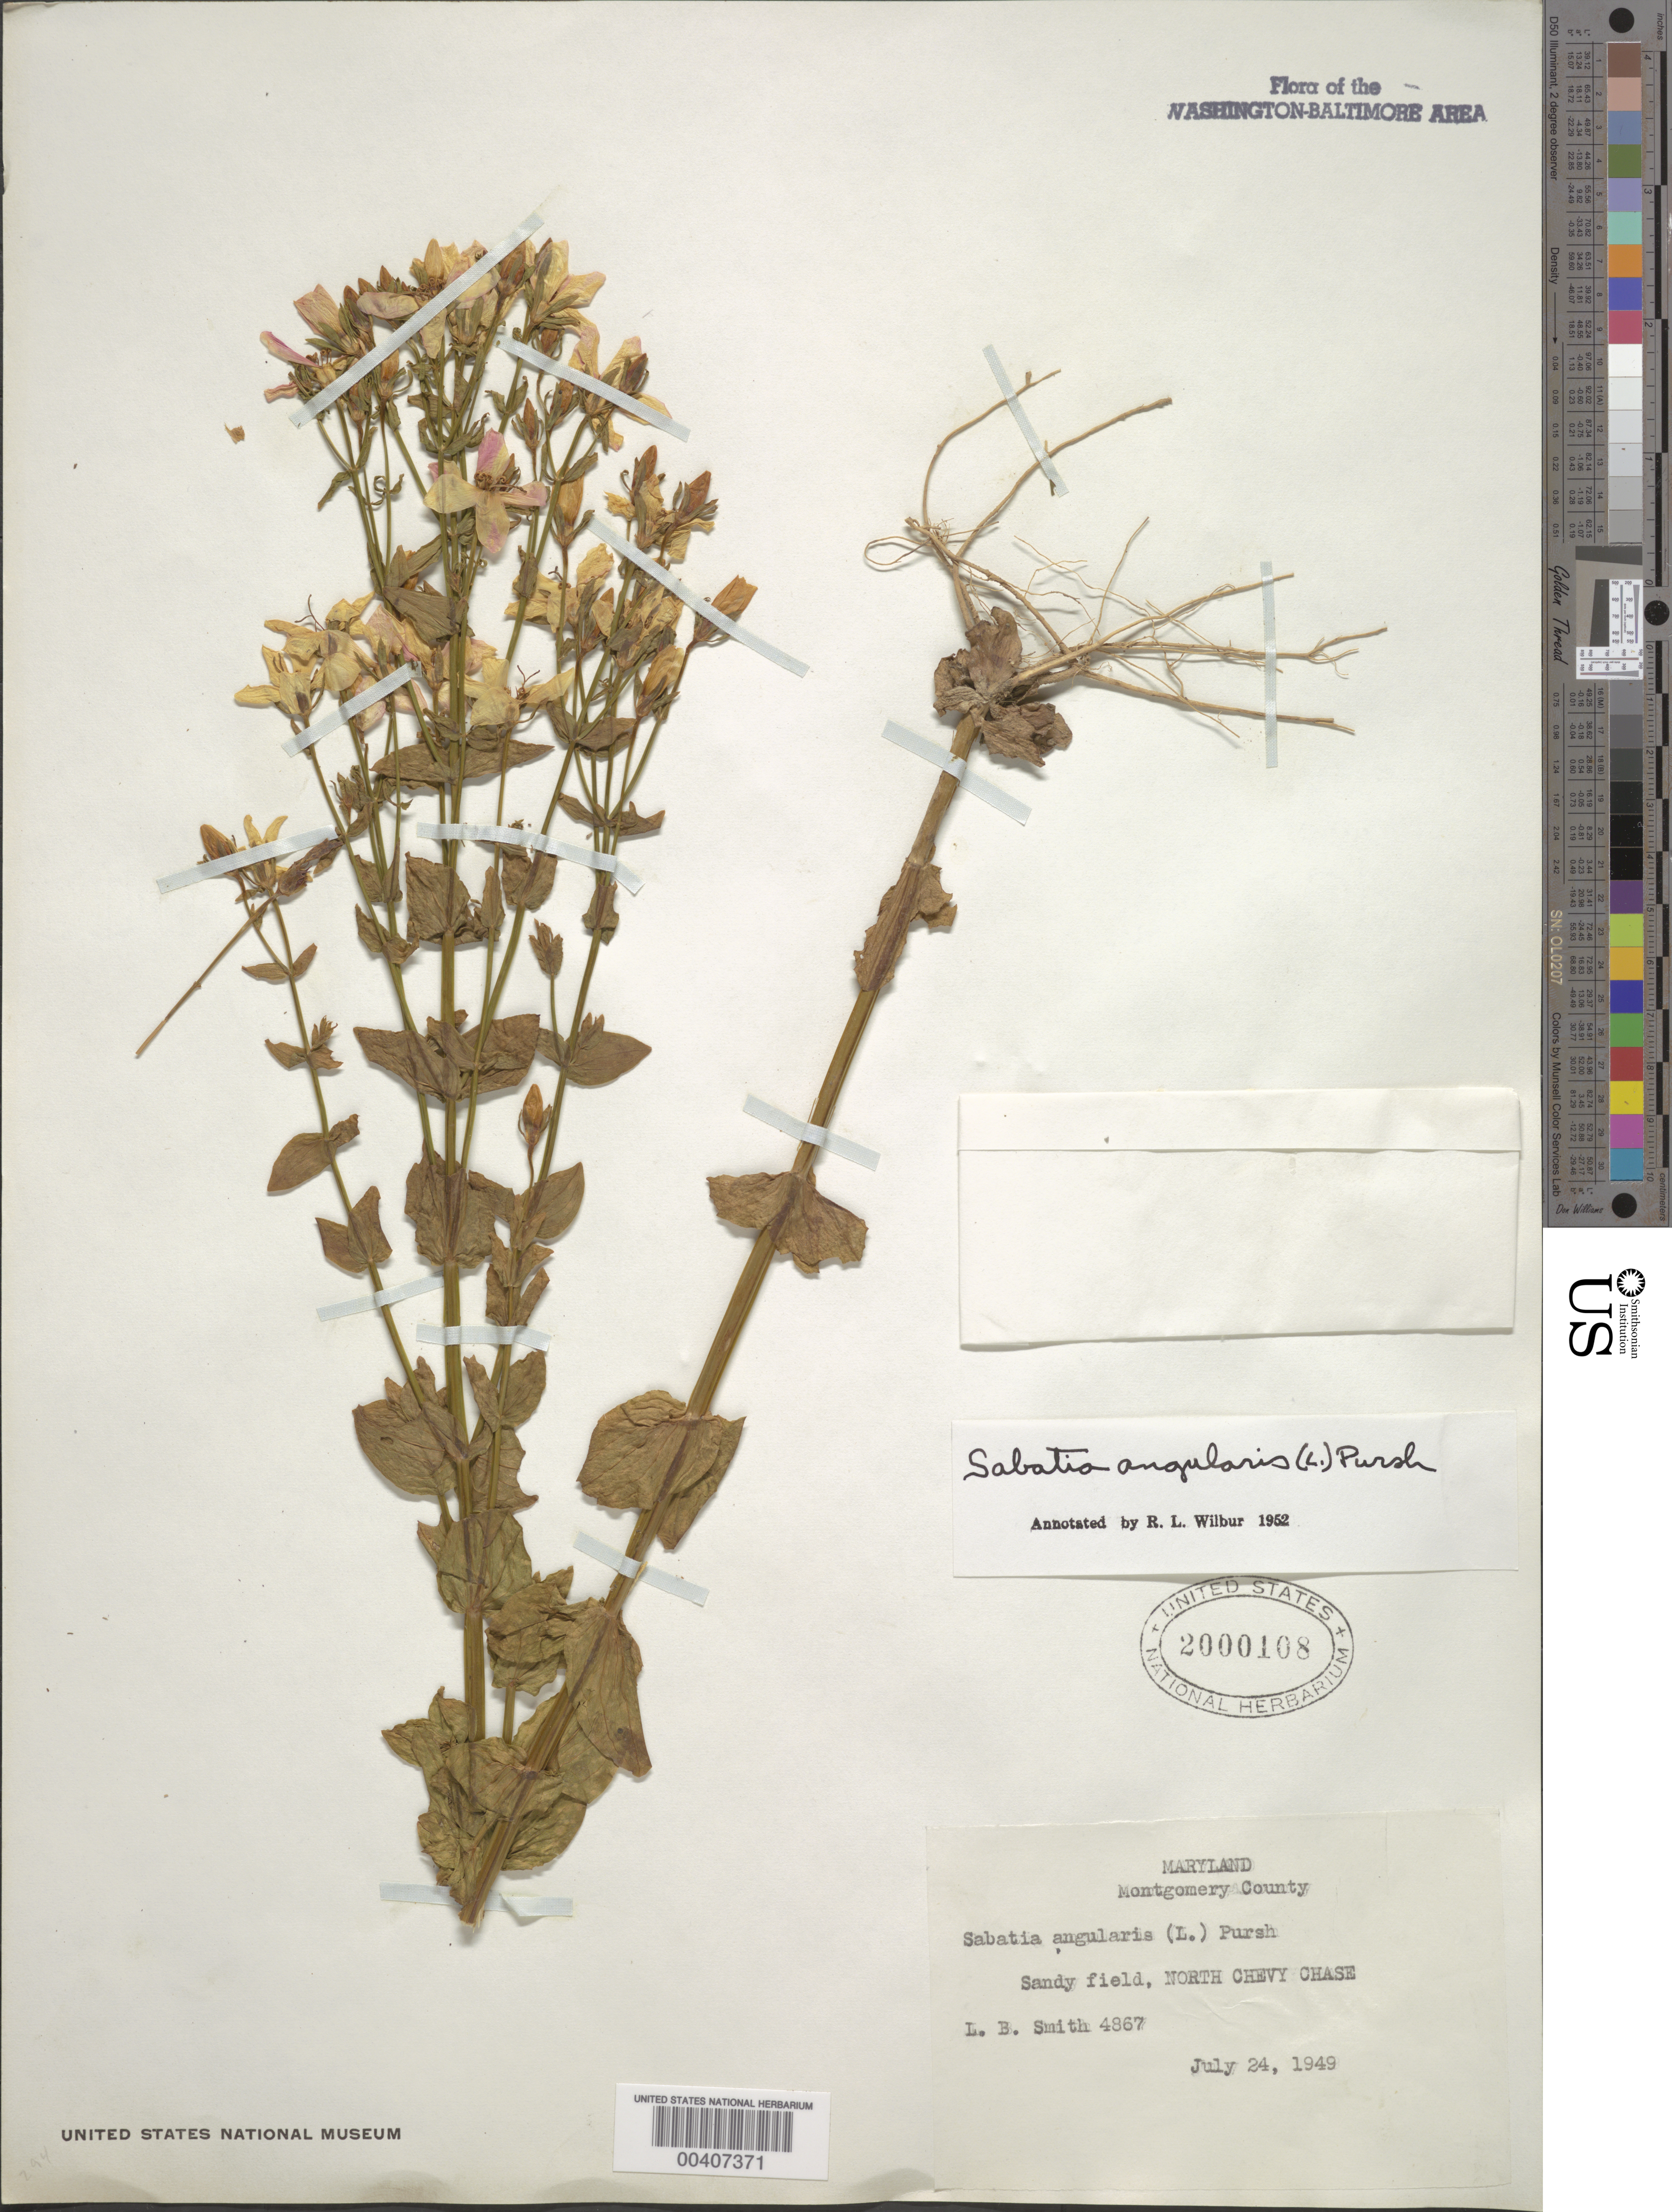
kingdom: Plantae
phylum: Tracheophyta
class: Magnoliopsida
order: Gentianales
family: Gentianaceae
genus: Sabatia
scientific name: Sabatia angularis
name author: (L.) Pursh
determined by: Wilbur, R. L.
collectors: L. Smith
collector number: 4867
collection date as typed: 24 Jul 1949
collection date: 1949-07-24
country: United States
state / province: Maryland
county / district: Montgomery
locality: N Chevy Chase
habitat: Sandy field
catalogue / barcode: US 2000108